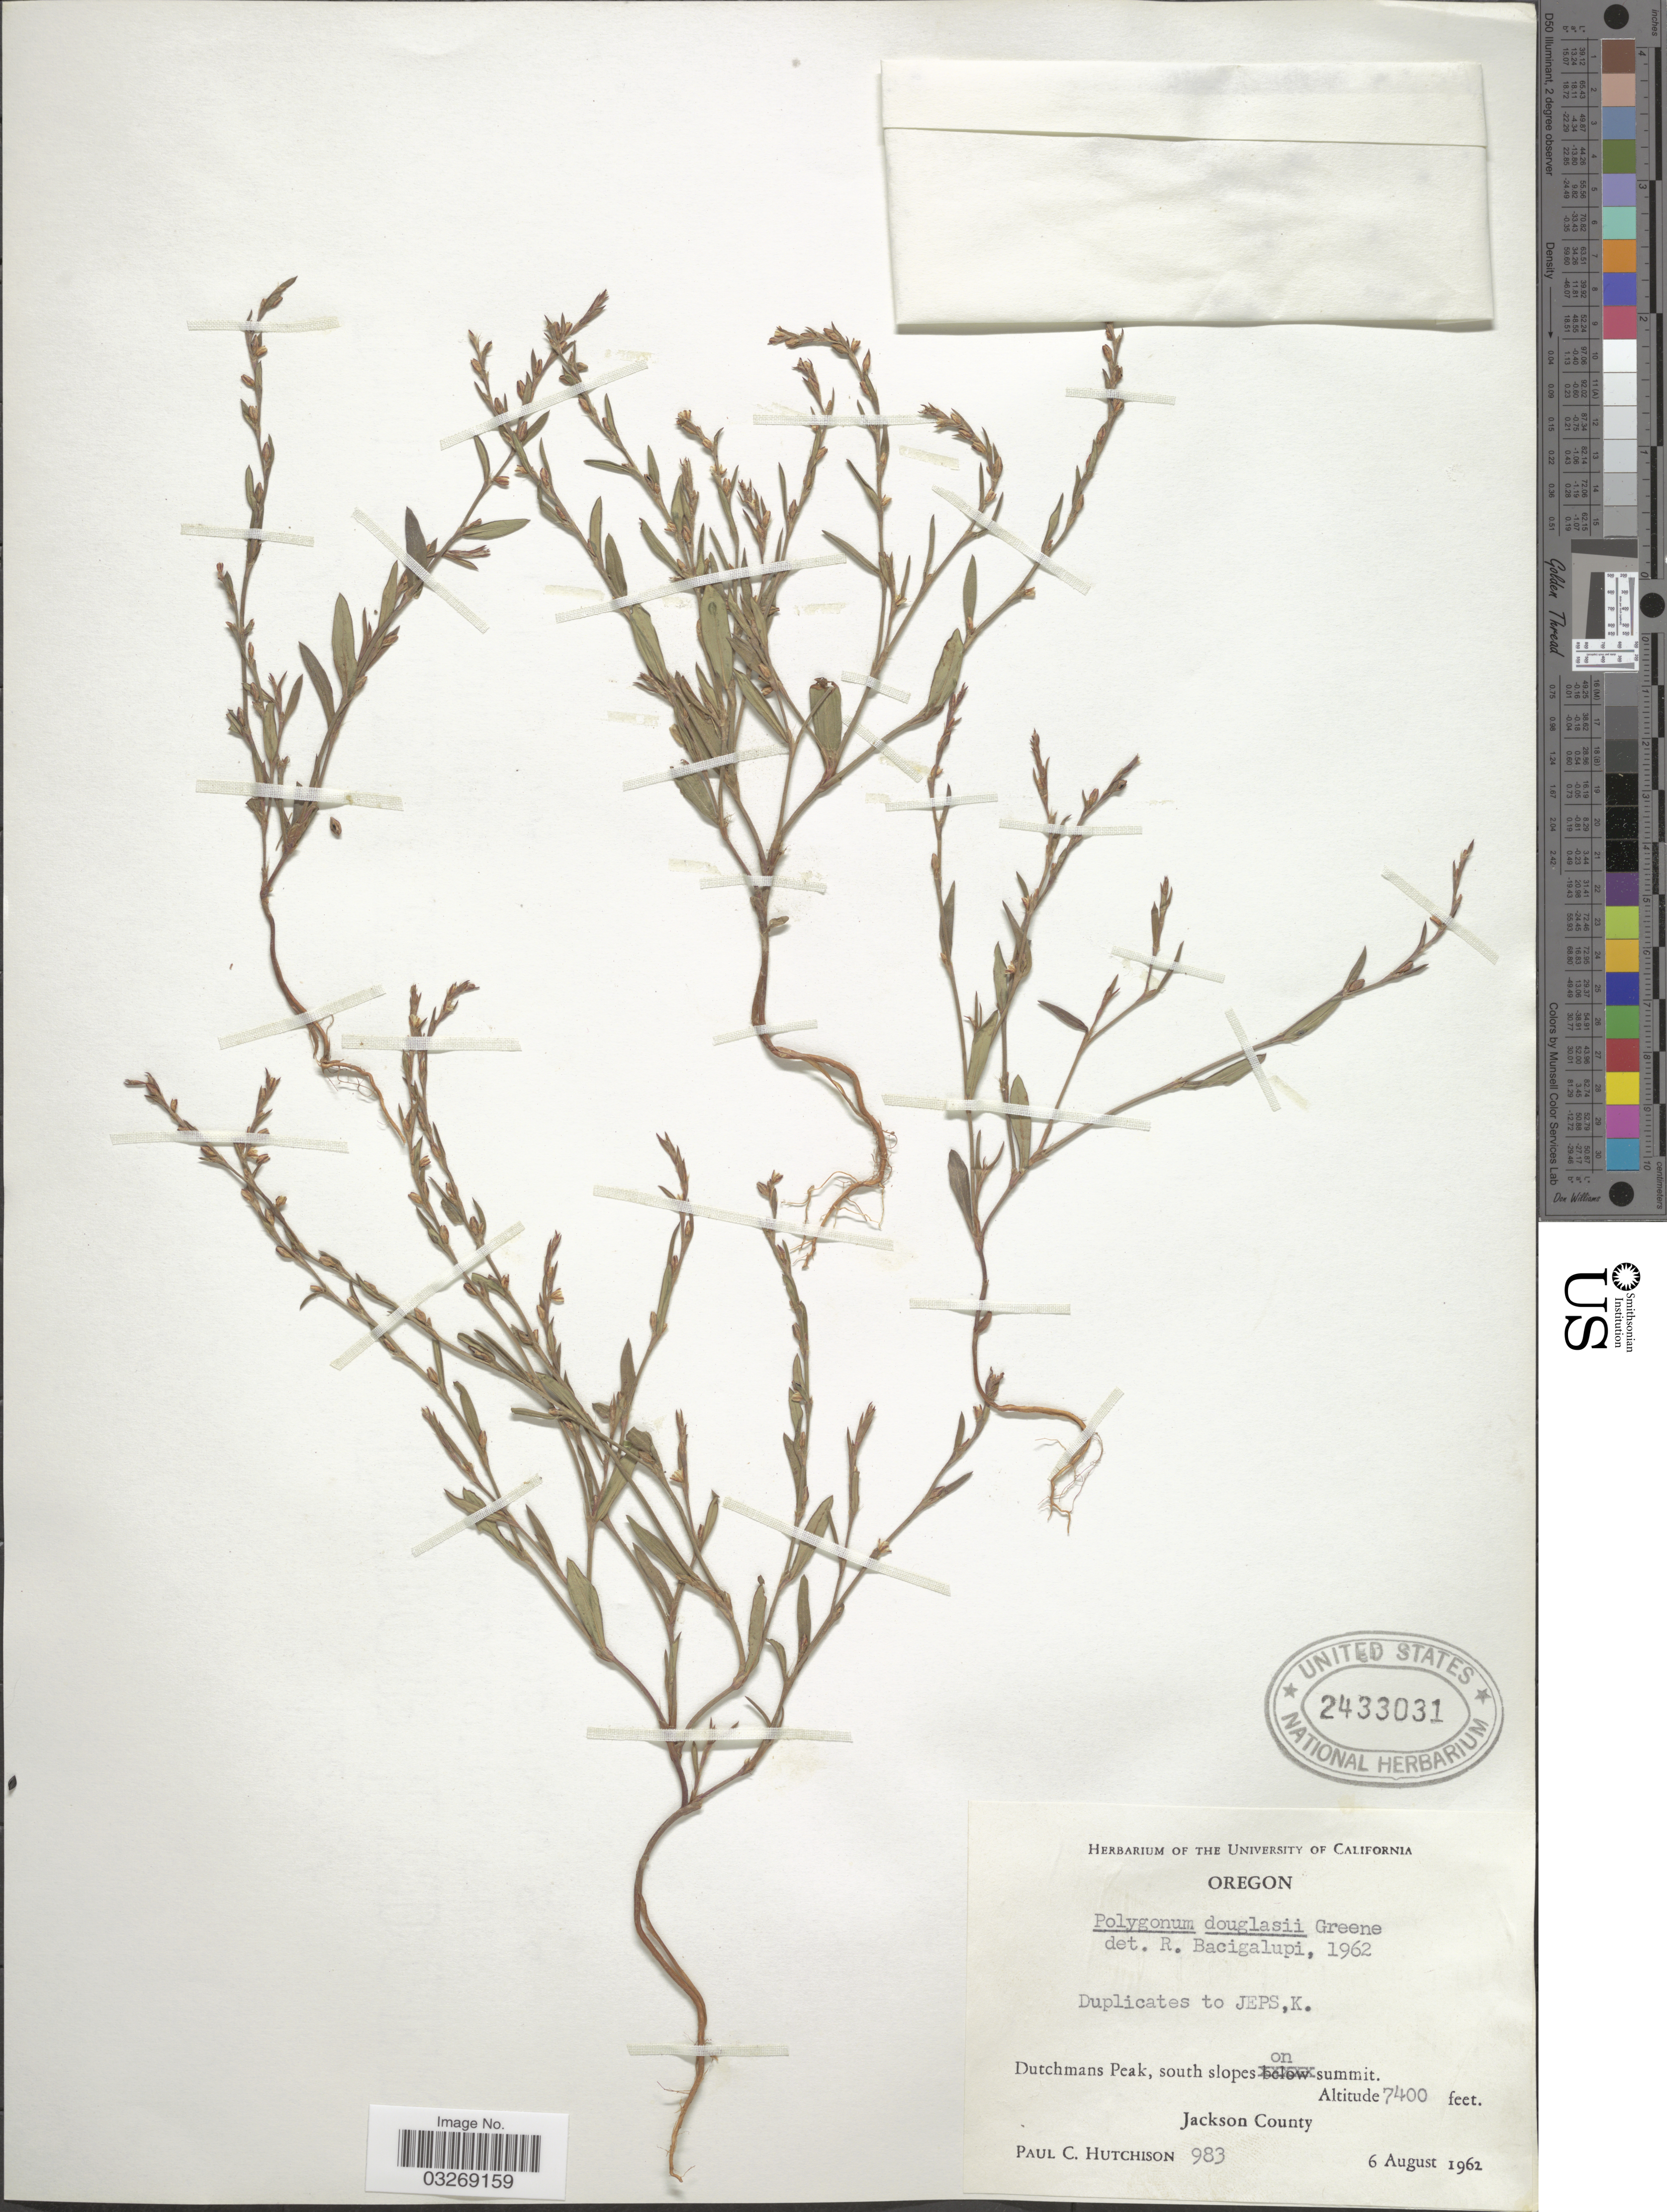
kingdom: Plantae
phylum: Tracheophyta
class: Magnoliopsida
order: Caryophyllales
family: Polygonaceae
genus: Polygonum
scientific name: Polygonum douglasii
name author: Greene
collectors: P. C. Hutchison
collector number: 983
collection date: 1962-08-06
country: United States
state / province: Oregon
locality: Dutchmans Peak, south slopes on summit. Jackson County.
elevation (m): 2256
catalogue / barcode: US 2433031